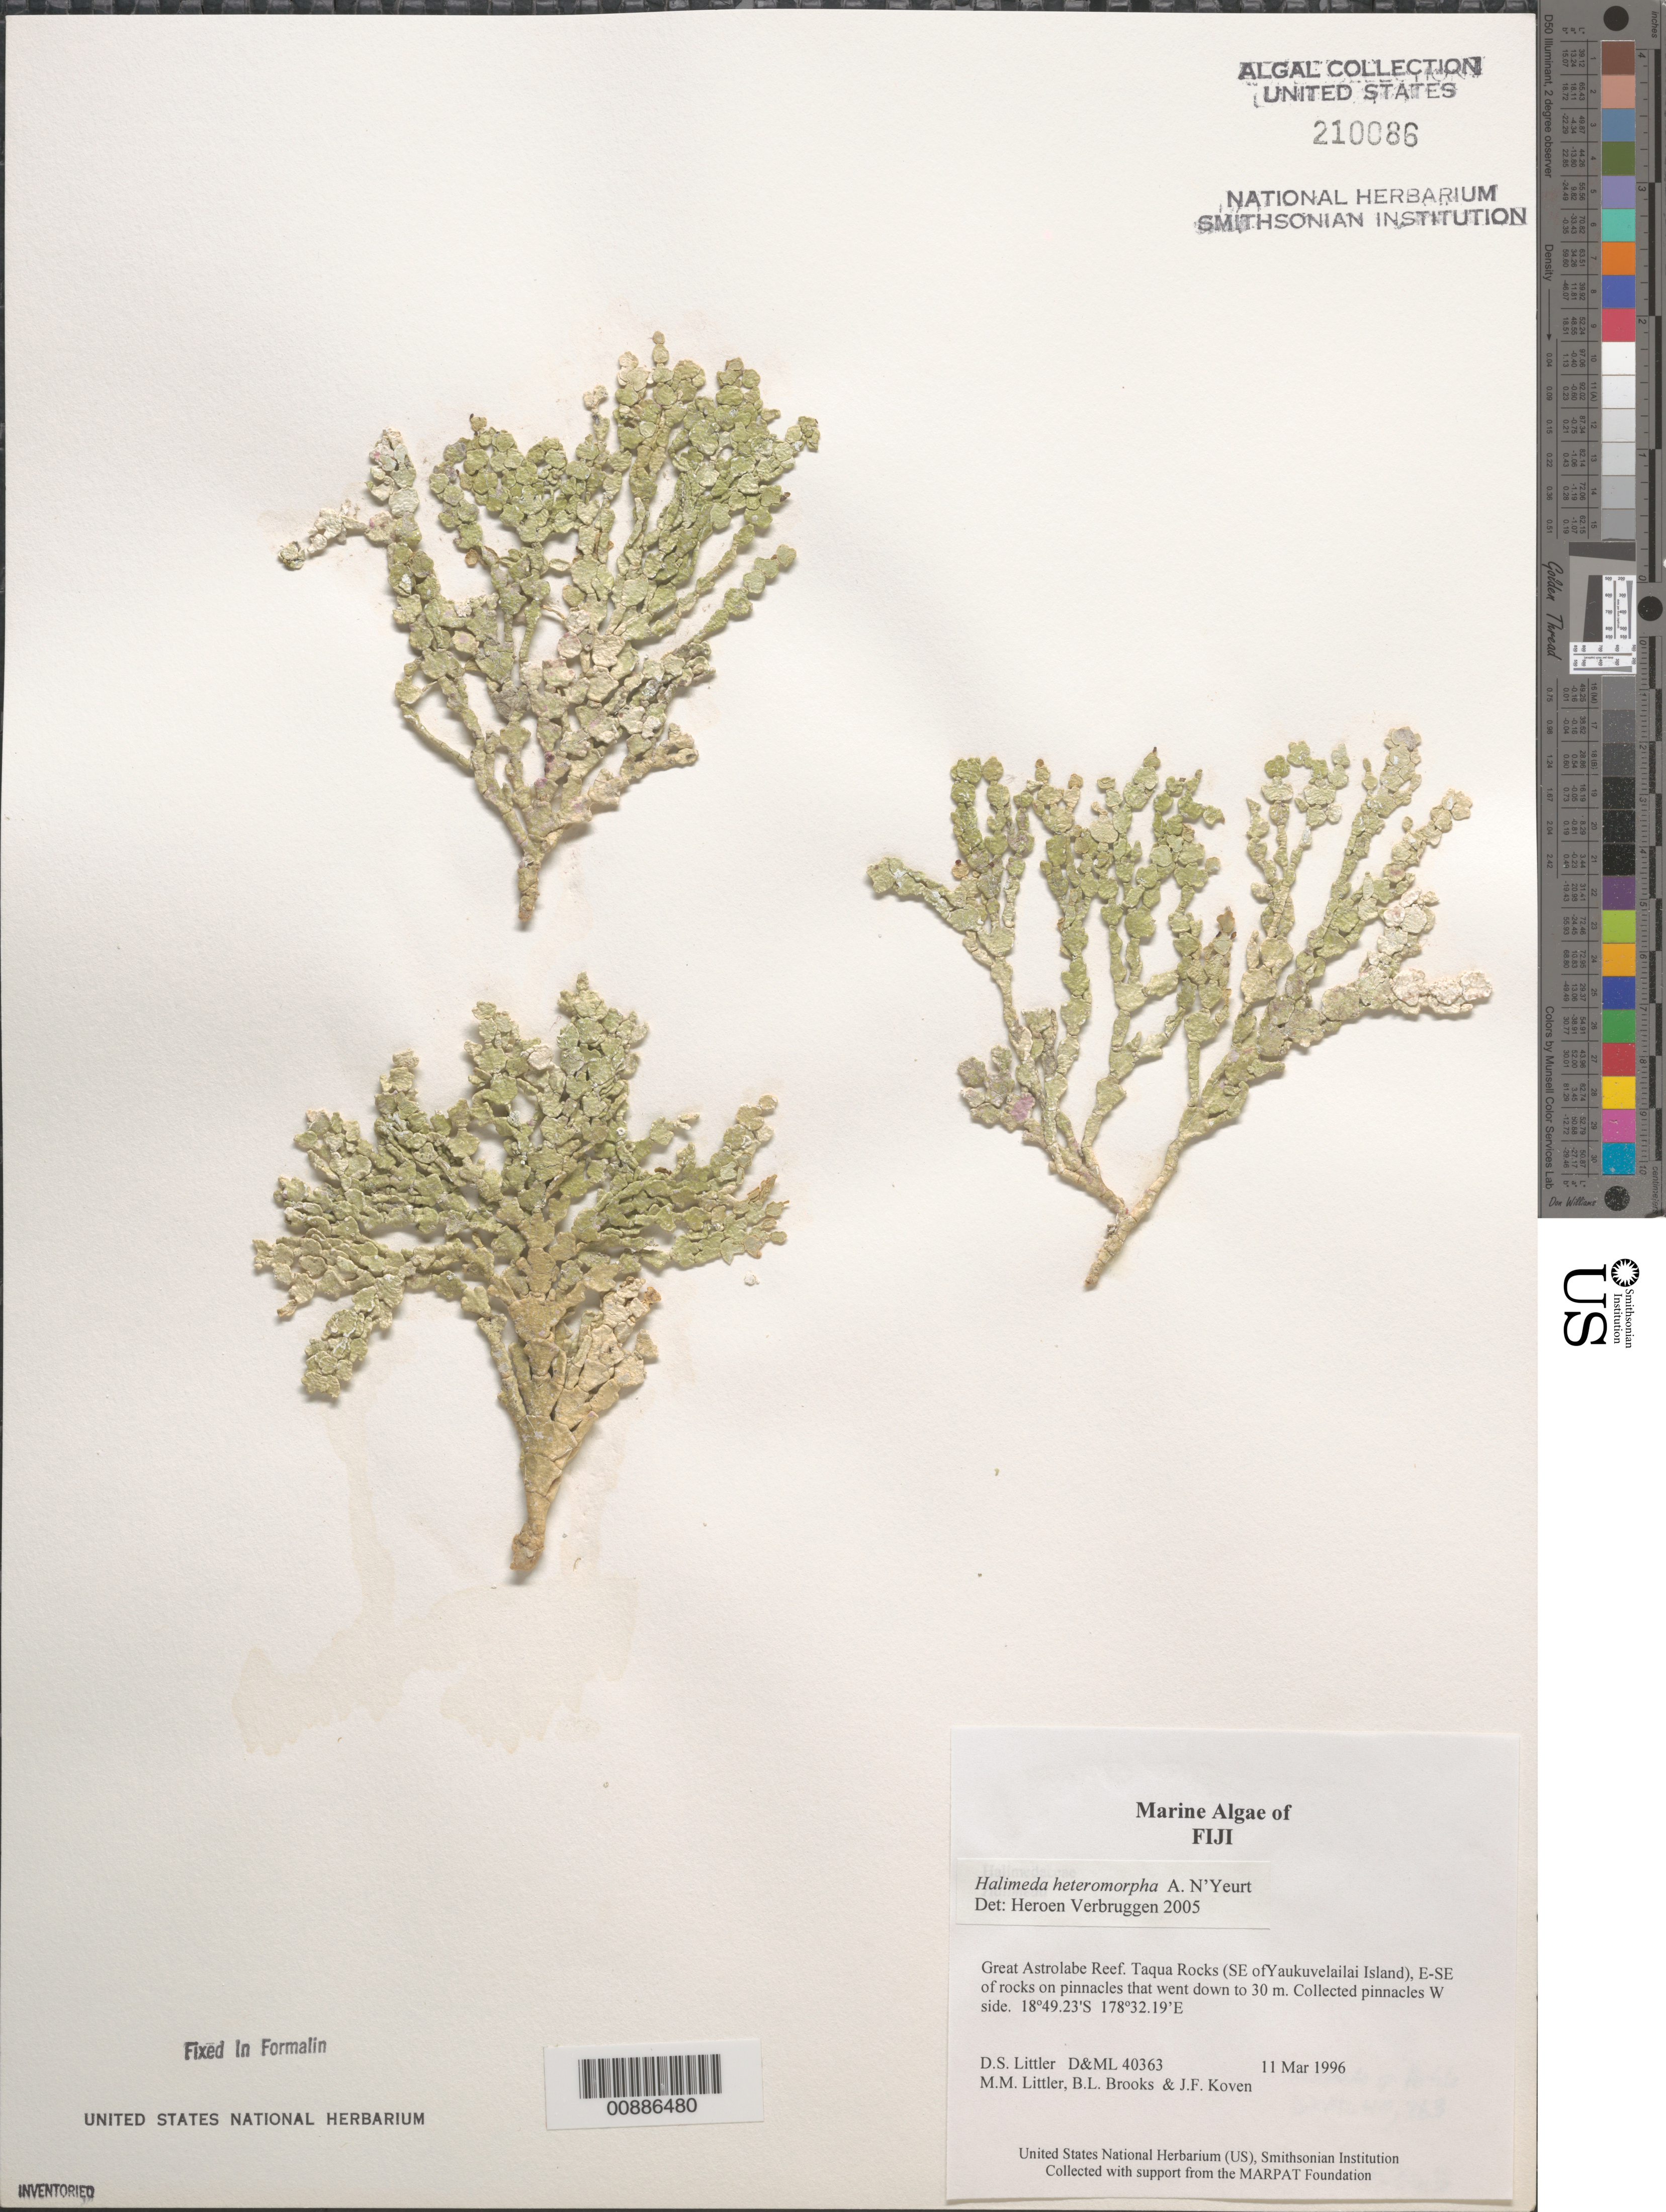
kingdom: Plantae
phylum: Chlorophyta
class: Ulvophyceae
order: Bryopsidales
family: Halimedaceae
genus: Halimeda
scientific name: Halimeda heteromorpha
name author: N'Yeurt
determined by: Verbruggen, H.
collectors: D. S. Littler, M. M. Littler, B. Brooks & J. Koven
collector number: D&ML 40363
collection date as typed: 11 Mar 1996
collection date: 1996-03-11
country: Fiji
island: Great Astrolabe Reef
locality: Great Astrolabe Reef, Taqua Rocks (southeast of Yaukuvelailai Island)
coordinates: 18 49.23'S, 178 32.19'E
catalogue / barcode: US 210086